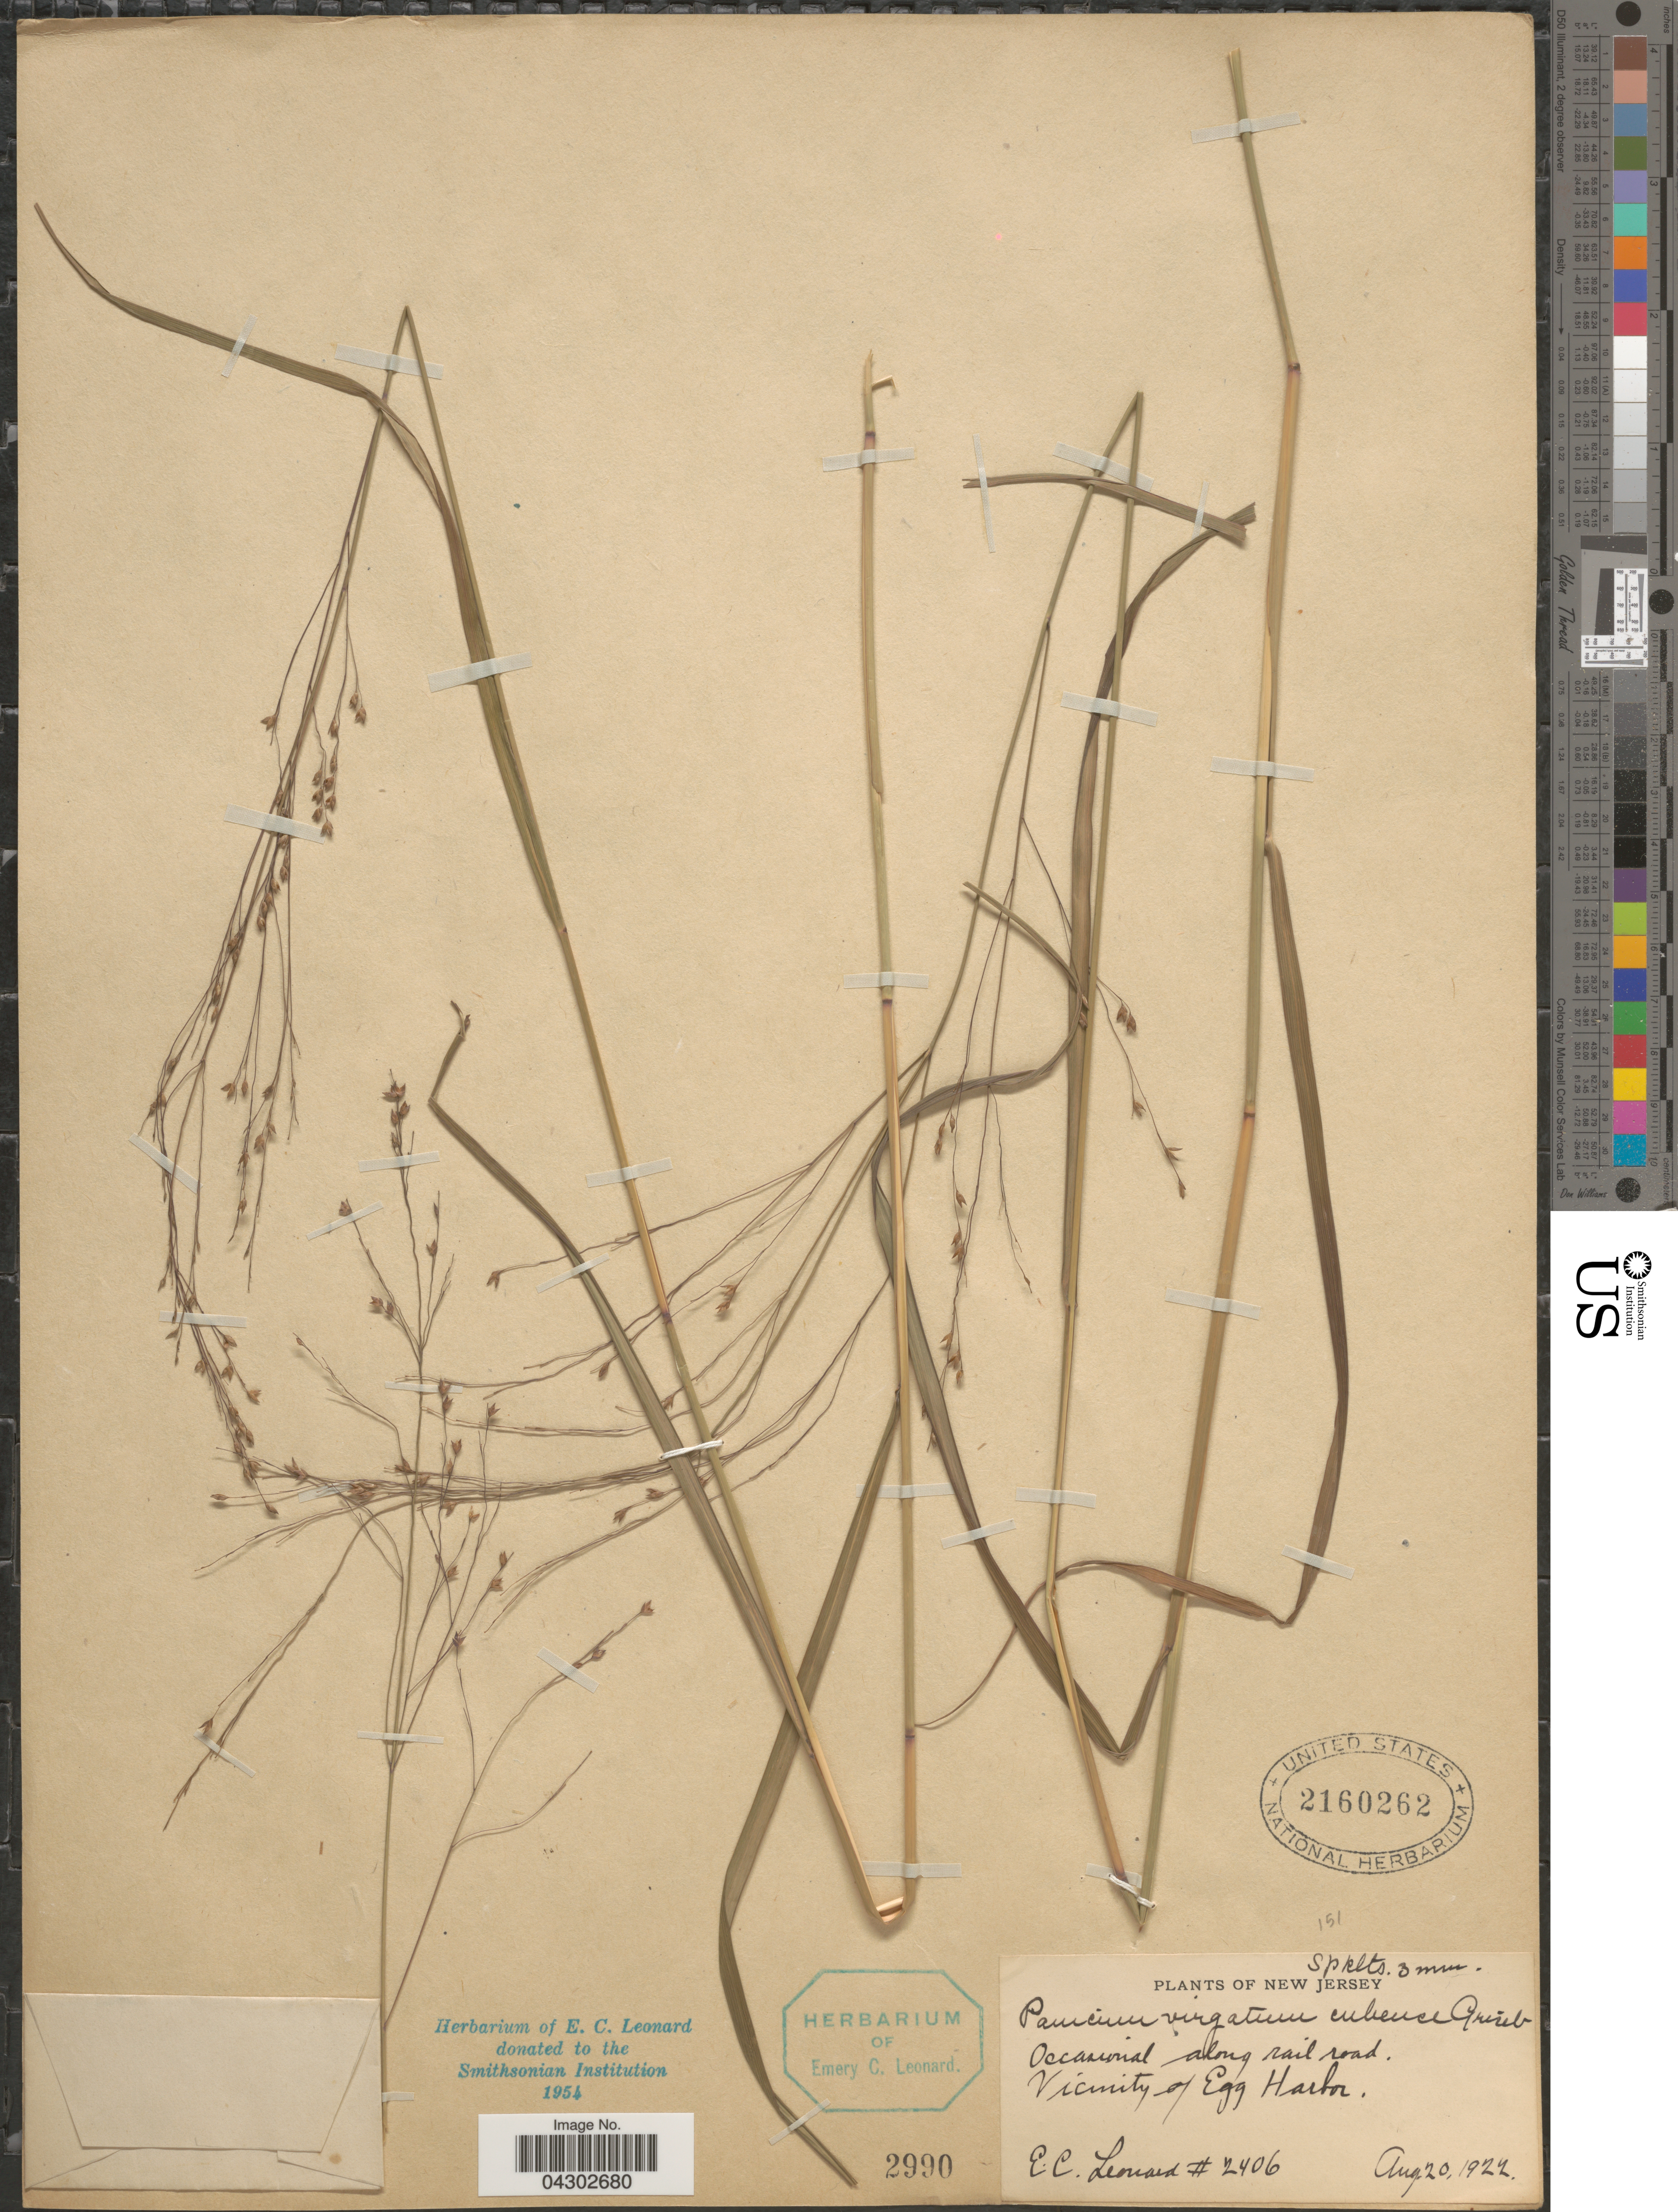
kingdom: Plantae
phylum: Tracheophyta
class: Liliopsida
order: Poales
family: Poaceae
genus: Panicum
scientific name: Panicum virgatum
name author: L.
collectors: E. C. Leonard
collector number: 2406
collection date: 1922-08-20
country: United States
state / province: New Jersey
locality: Occasional along rail road. Vicinity of Egg Harbor.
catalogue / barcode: US 2160262